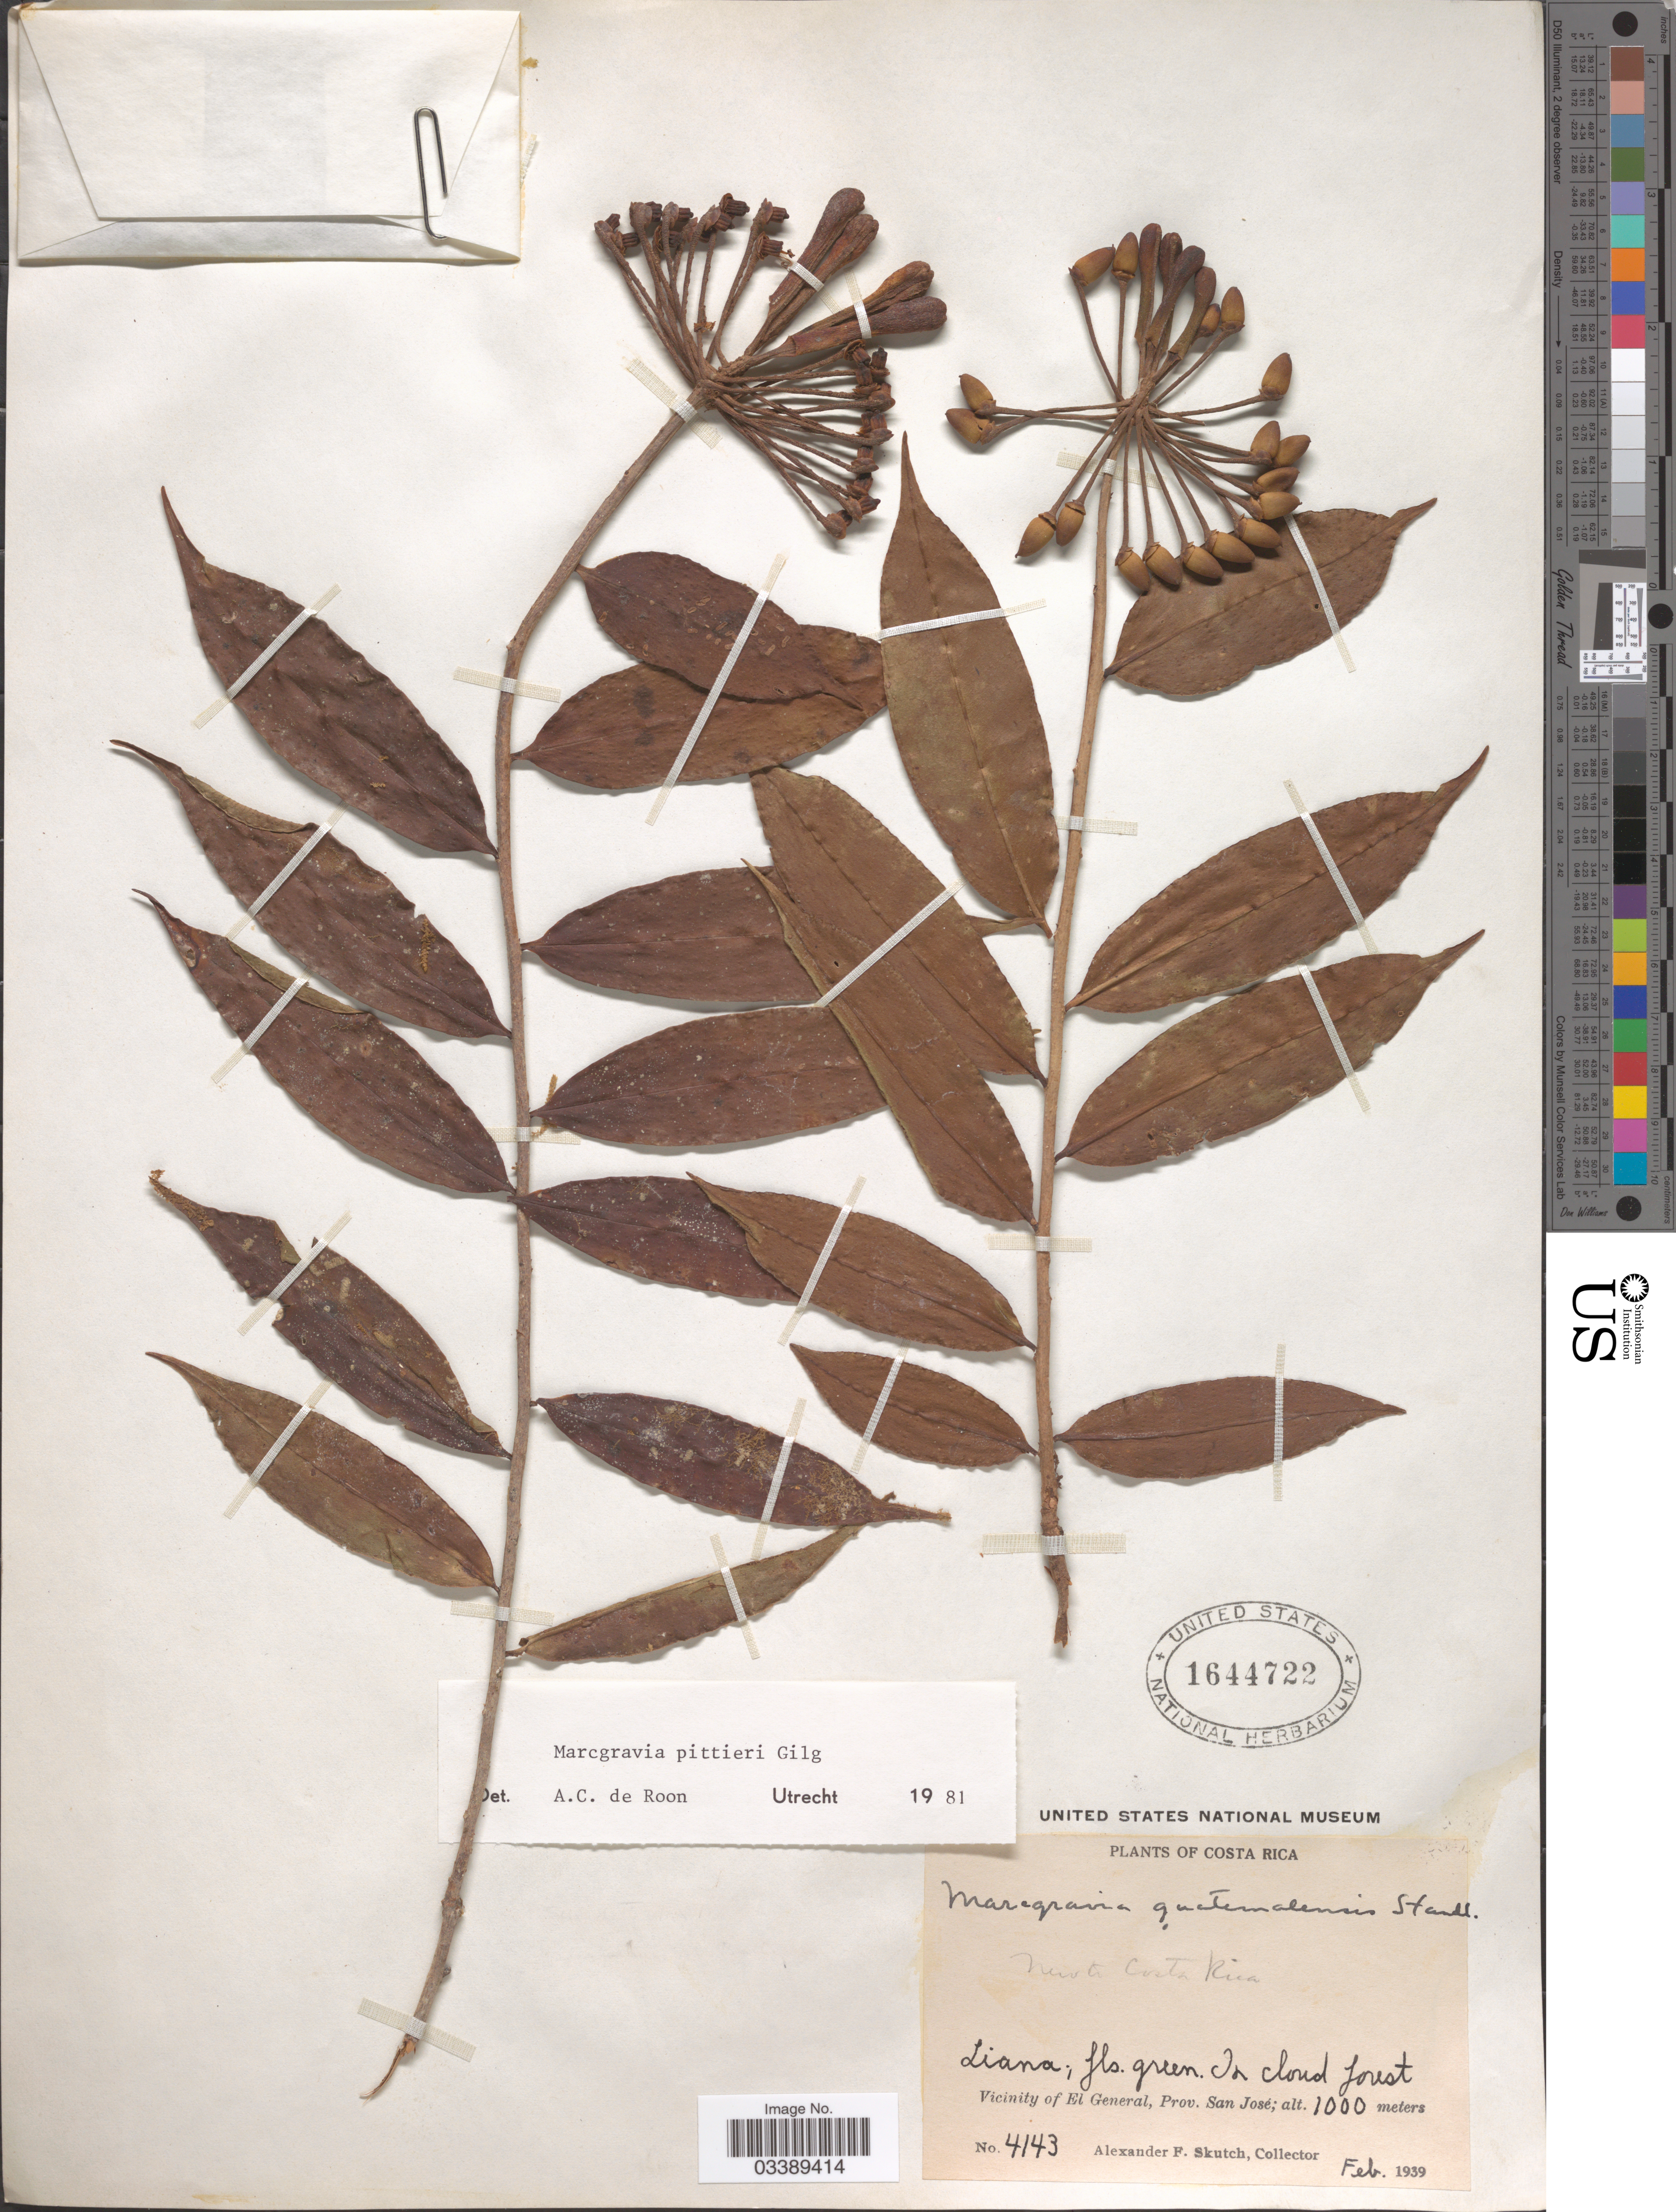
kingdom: Plantae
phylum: Tracheophyta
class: Magnoliopsida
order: Ericales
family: Marcgraviaceae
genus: Marcgravia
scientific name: Marcgravia pittieri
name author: Gilg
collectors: A. F. Skutch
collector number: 4143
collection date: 1939-02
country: Costa Rica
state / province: San José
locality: Vicinity of El General.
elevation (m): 1000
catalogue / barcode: US 1644722